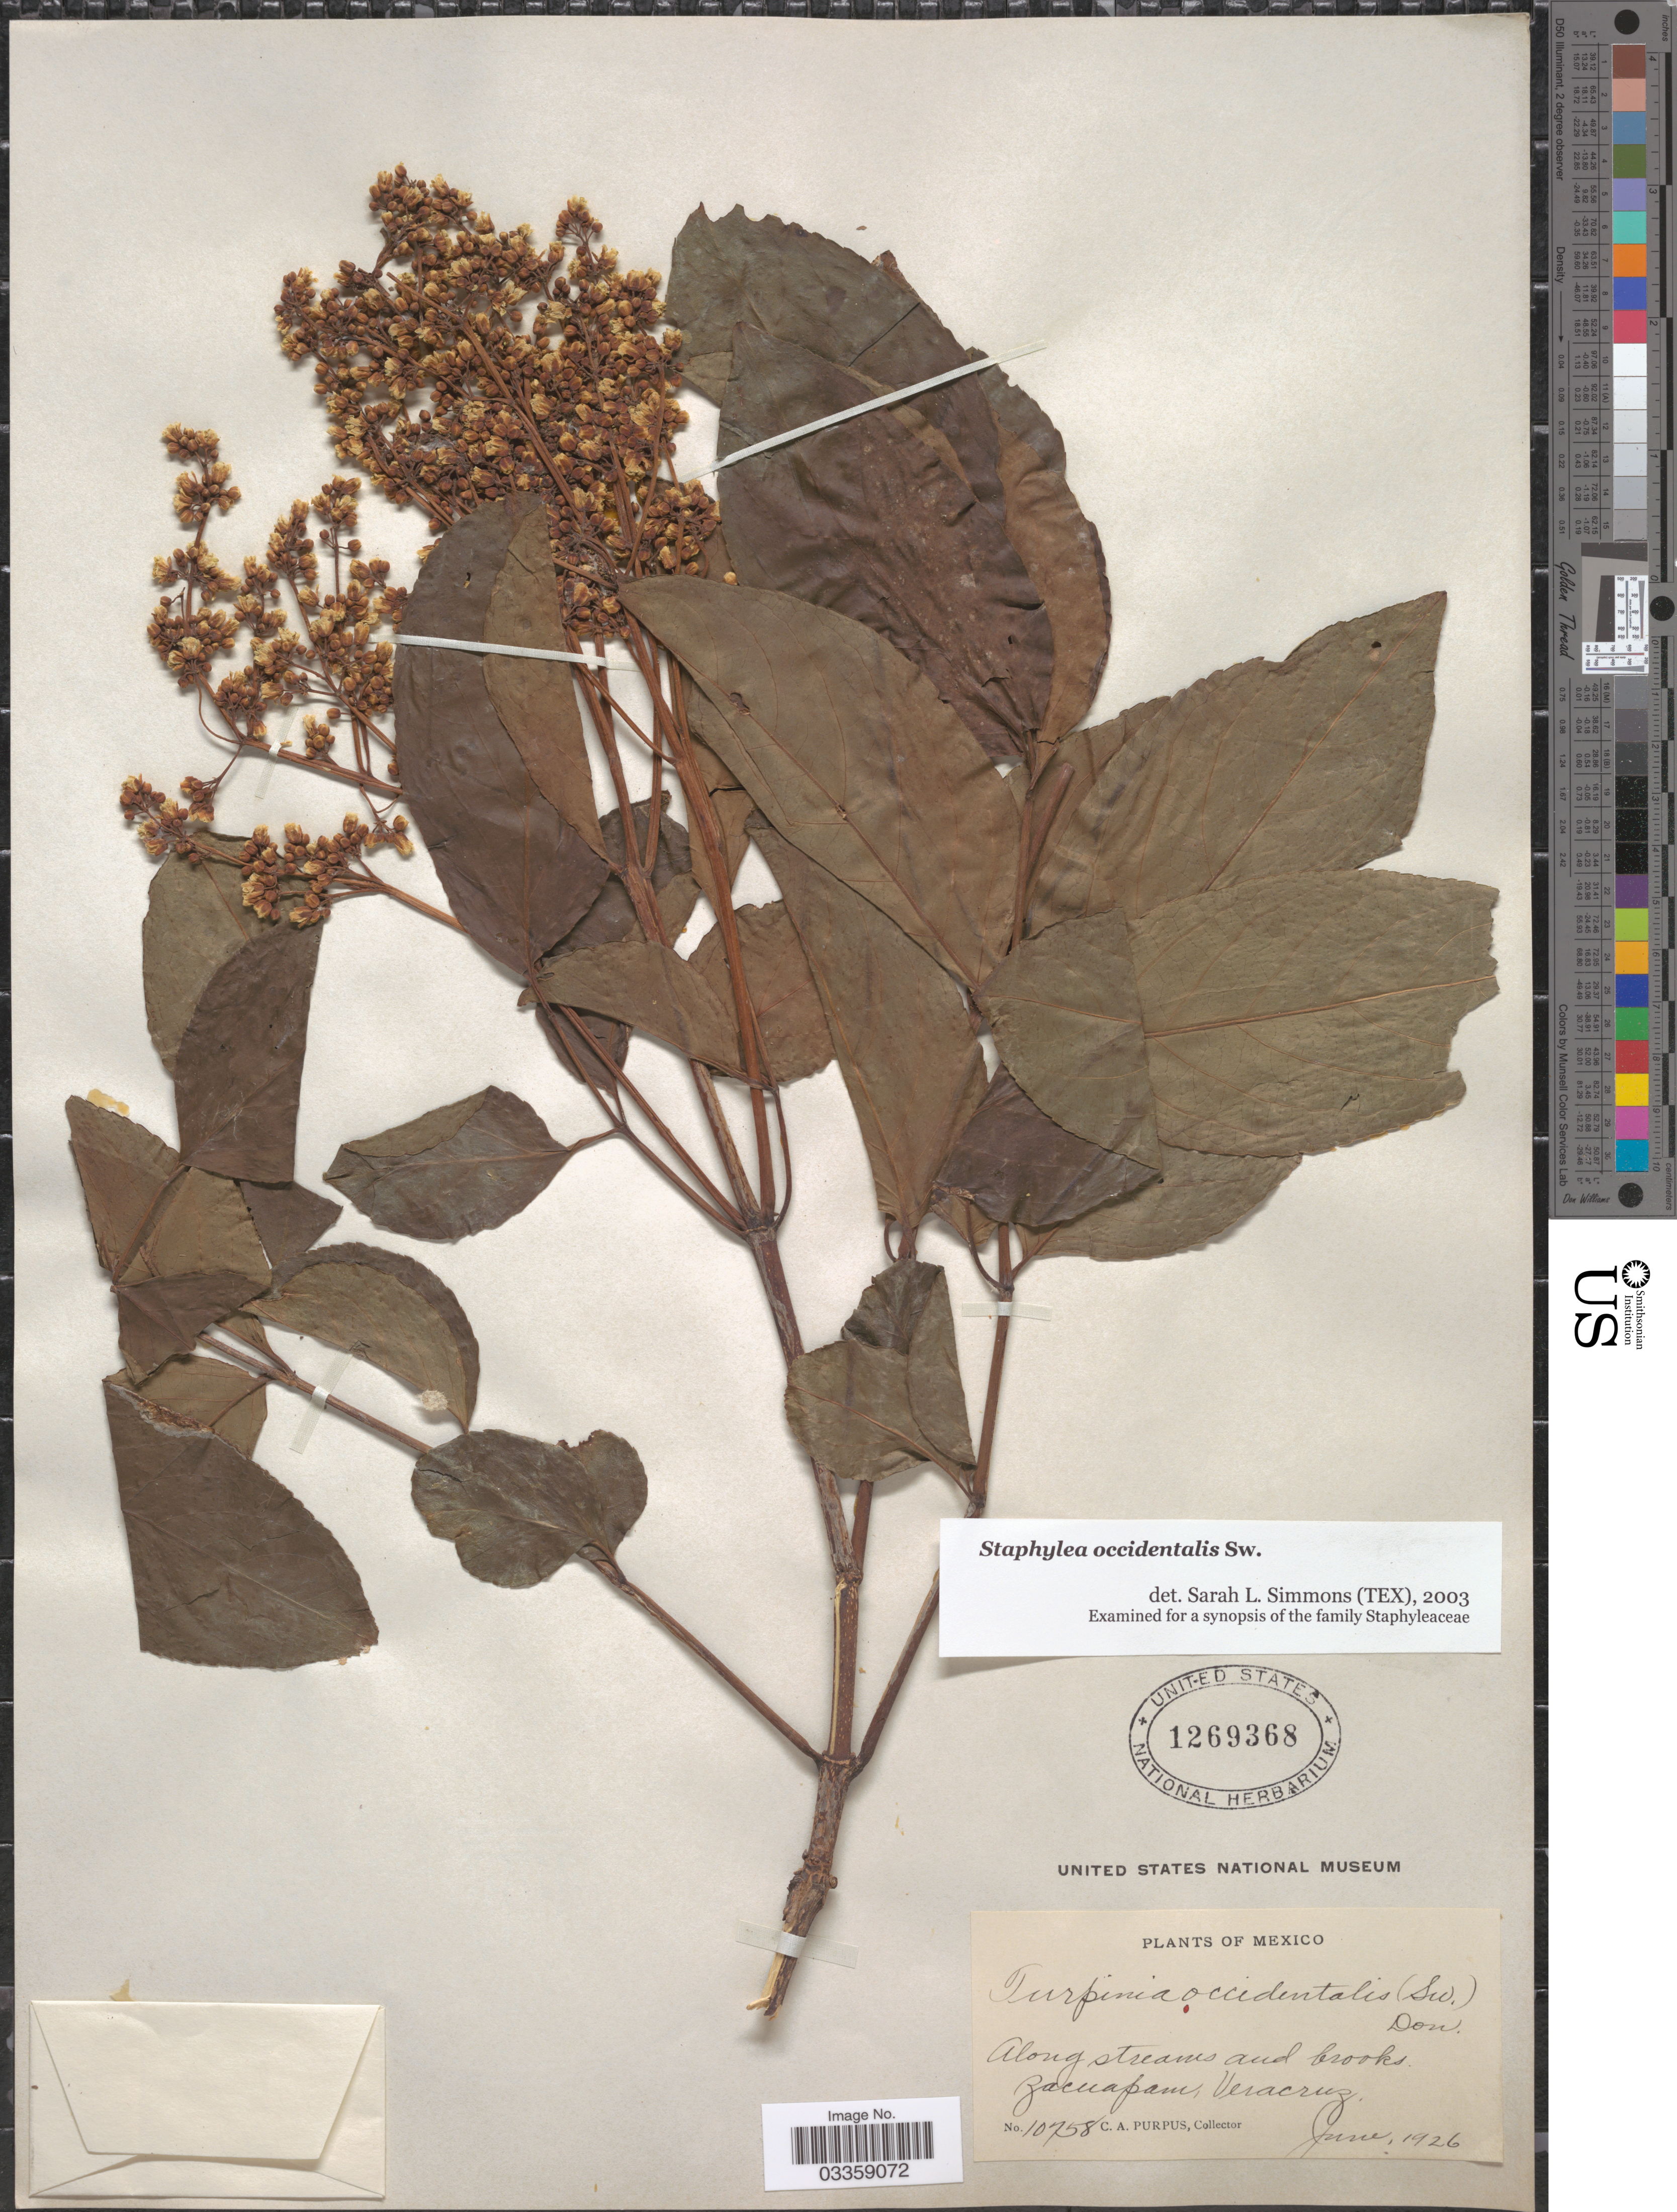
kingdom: Plantae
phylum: Tracheophyta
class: Magnoliopsida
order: Crossosomatales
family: Staphyleaceae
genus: Turpinia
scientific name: Turpinia occidentalis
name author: (Sw.) G. Don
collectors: C. A. Purpus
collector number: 10758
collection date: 1926-06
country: Mexico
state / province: Veracruz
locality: Along streams and brooks. Zacuapam, Veracruz.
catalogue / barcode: US 1269368